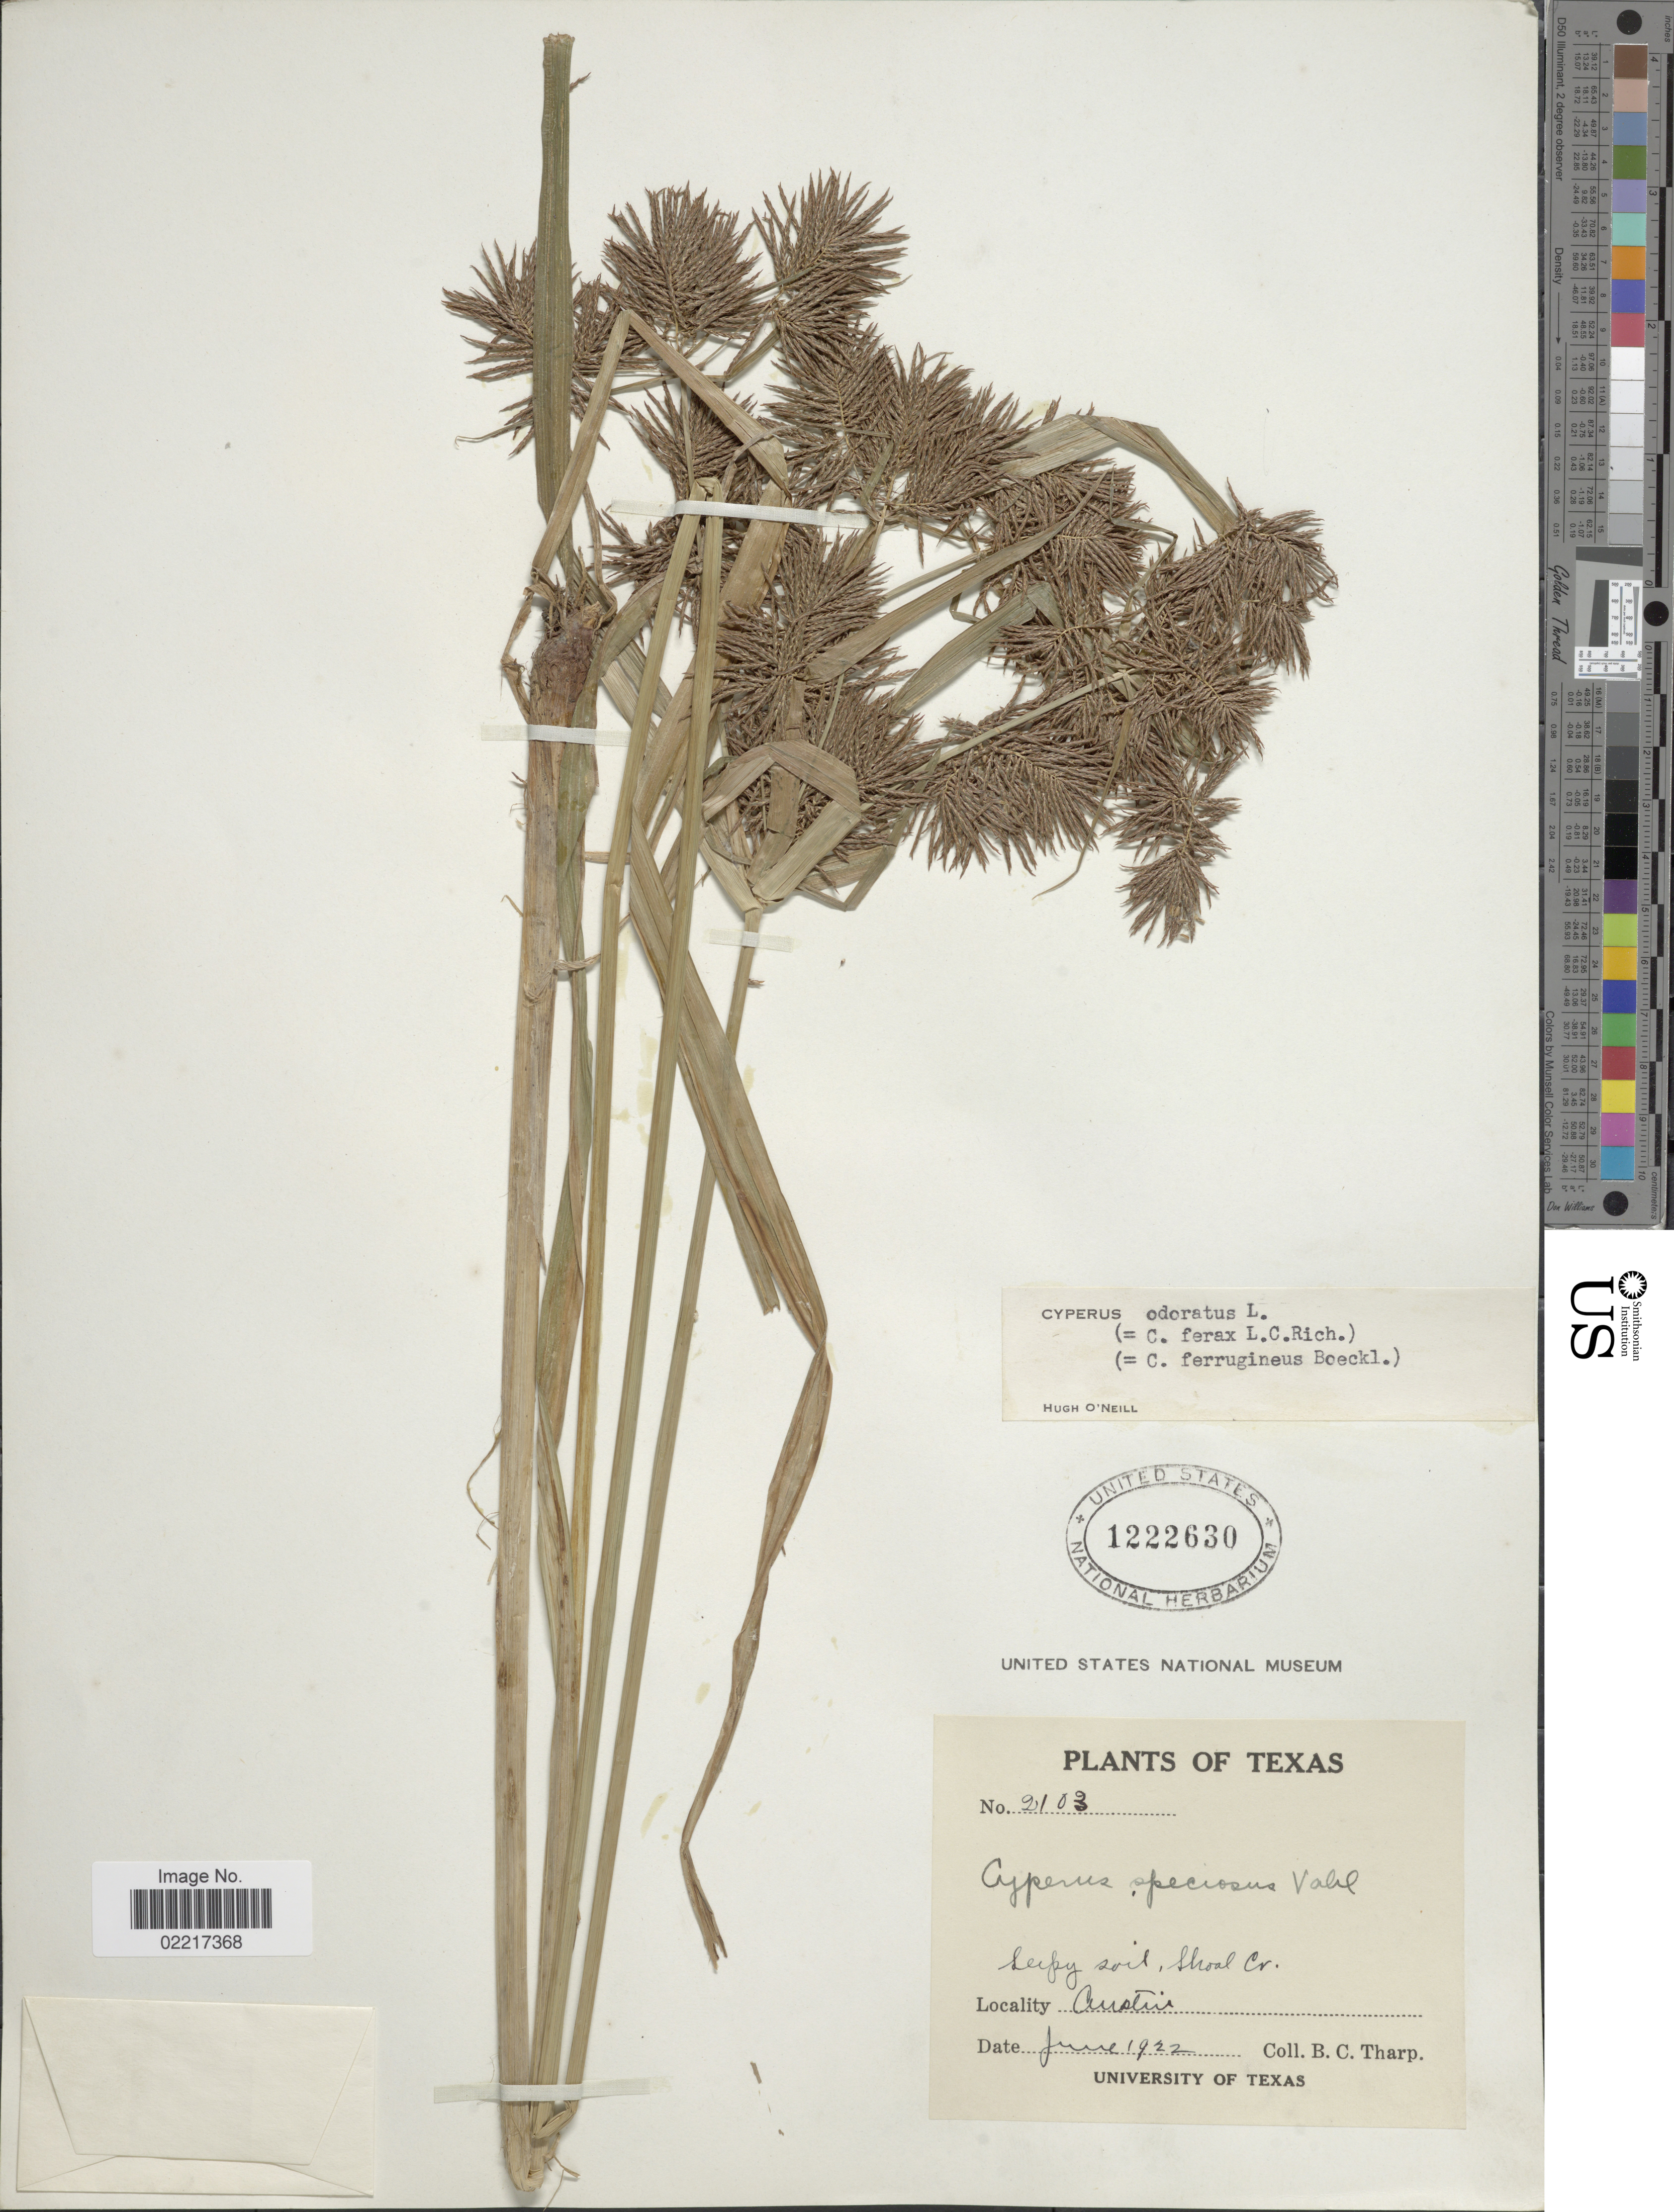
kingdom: Plantae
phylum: Tracheophyta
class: Liliopsida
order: Poales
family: Cyperaceae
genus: Cyperus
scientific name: Cyperus odoratus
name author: L.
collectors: B. C. Tharp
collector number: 2103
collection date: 1922-06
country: United States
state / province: Texas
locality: Shoal Cr., Austin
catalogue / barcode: US 1222630